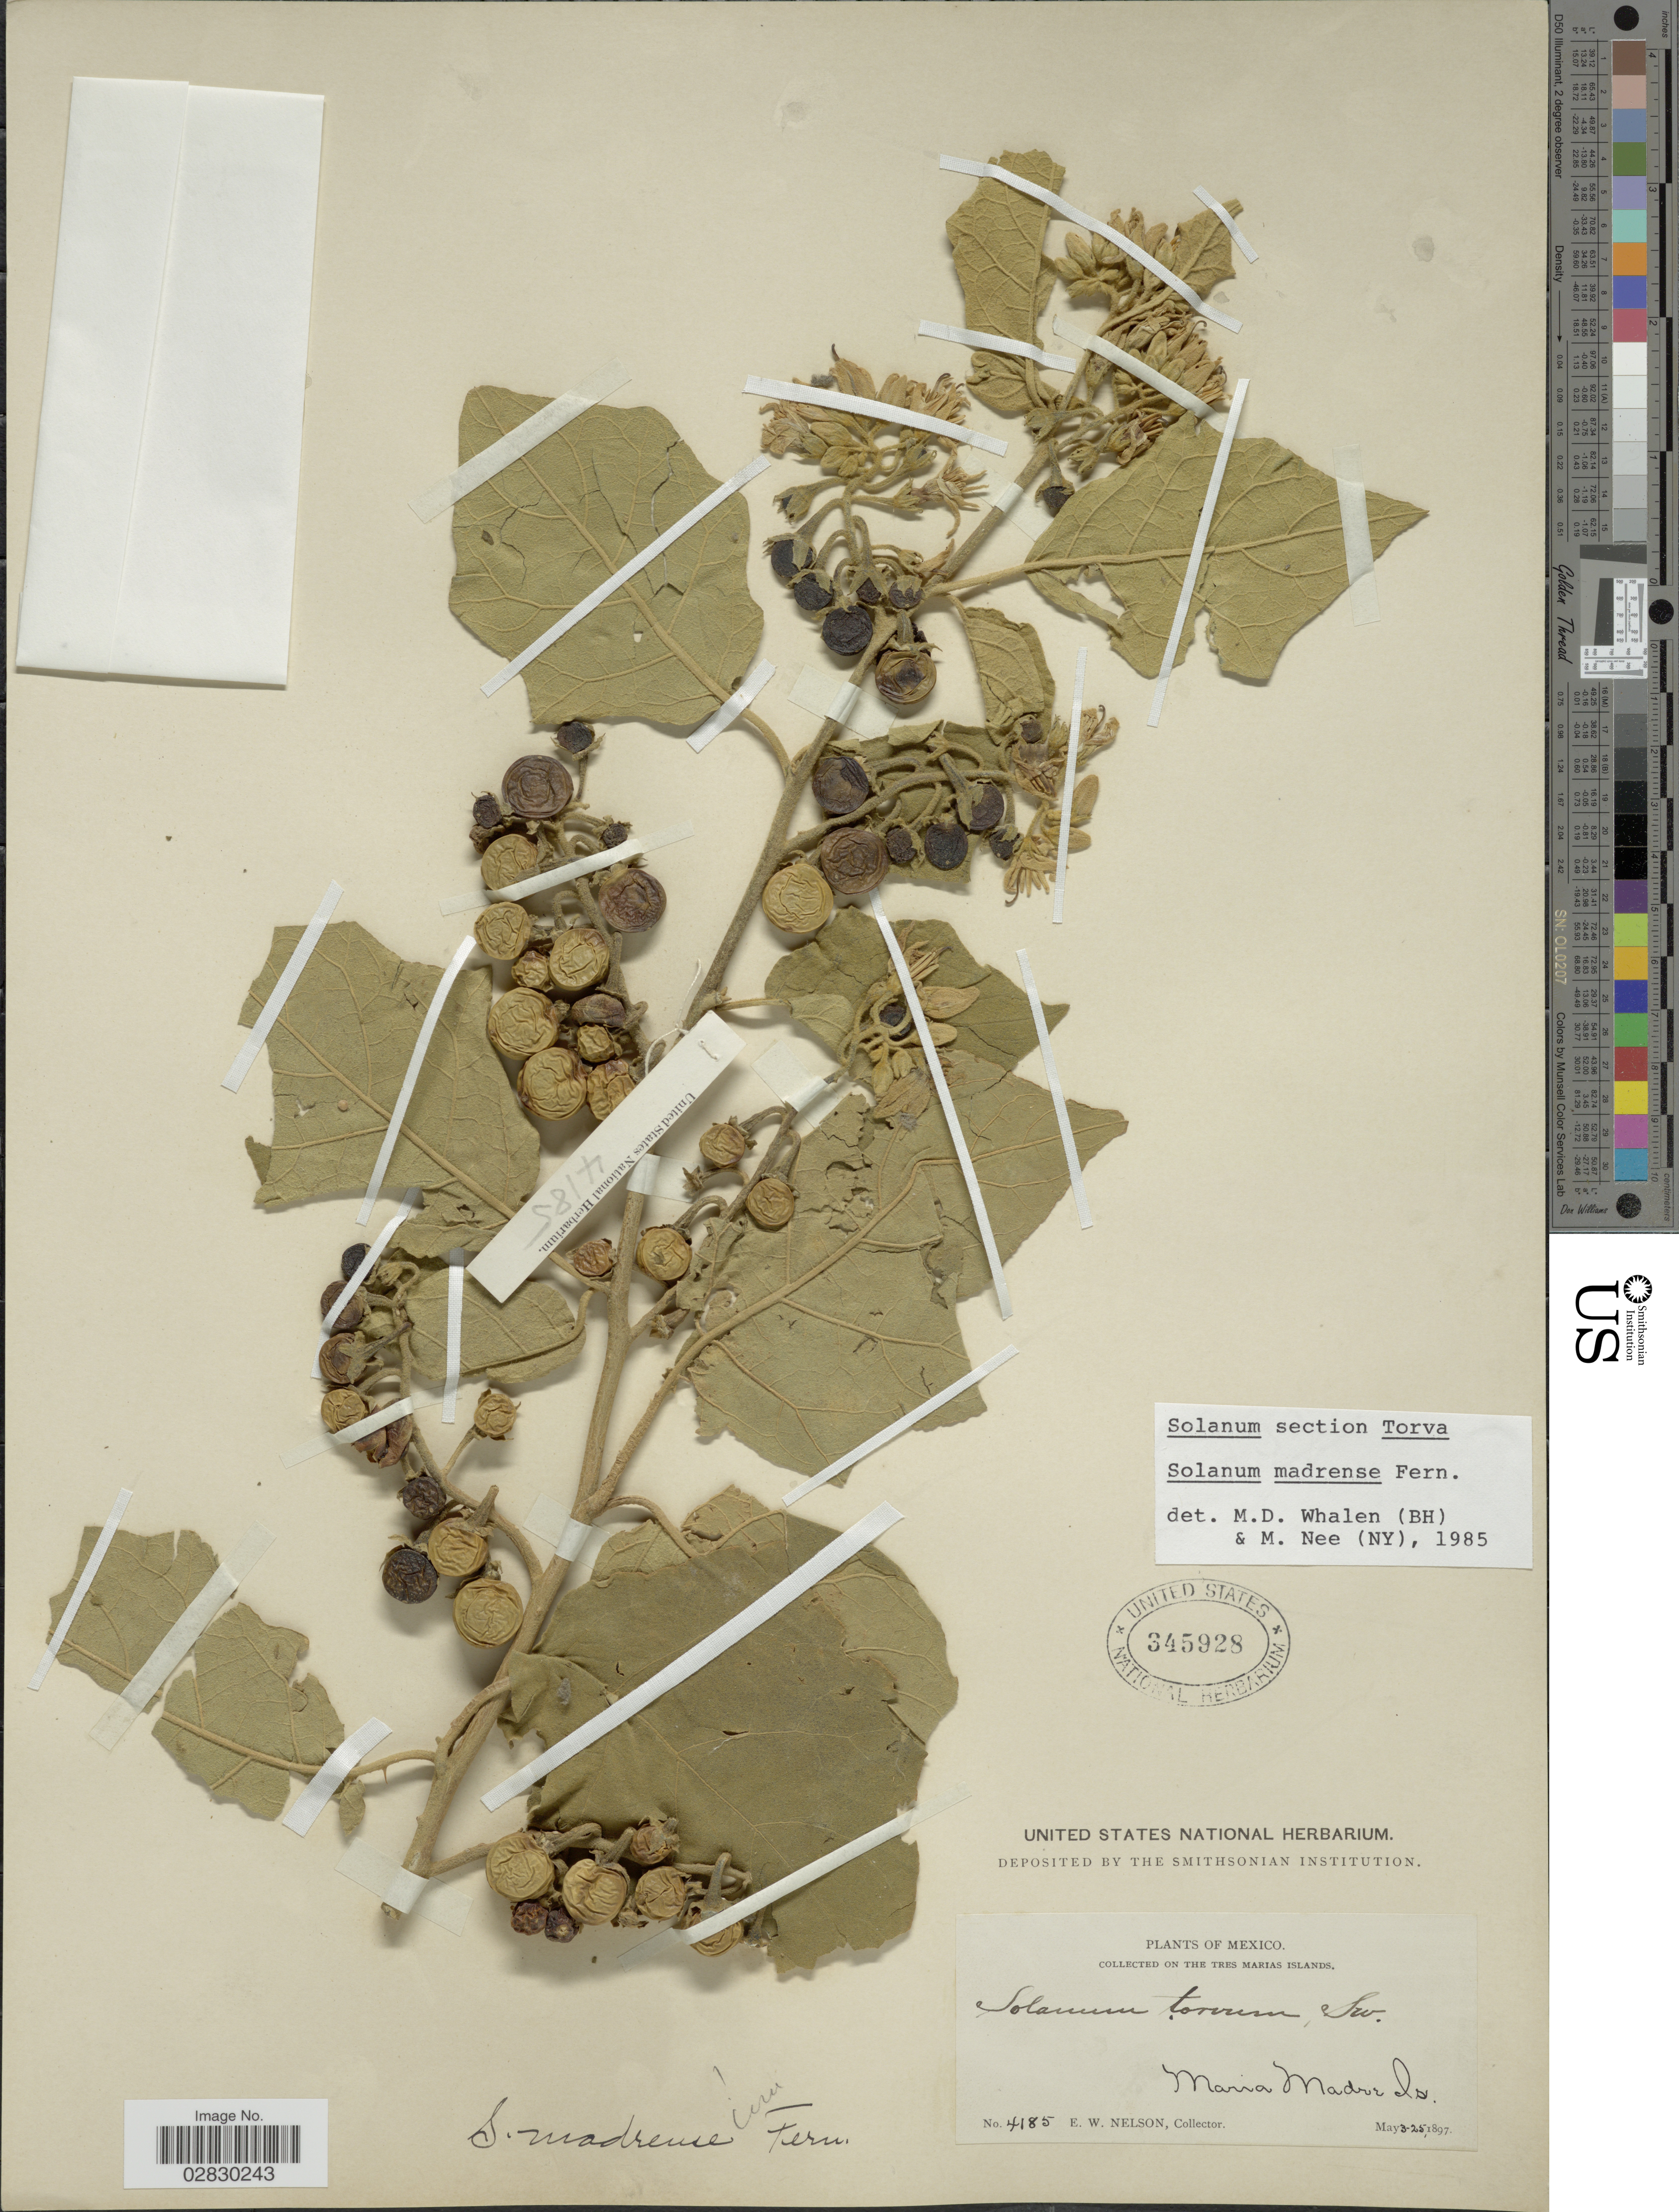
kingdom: Plantae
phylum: Tracheophyta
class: Magnoliopsida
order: Solanales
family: Solanaceae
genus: Solanum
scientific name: Solanum madrense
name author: Fernald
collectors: E. W. Nelson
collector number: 4185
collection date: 1897-05-03/1897-05-25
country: Mexico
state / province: Nayarit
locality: The Tres Marias Islands, Maria Madre Is.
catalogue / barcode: US 345928